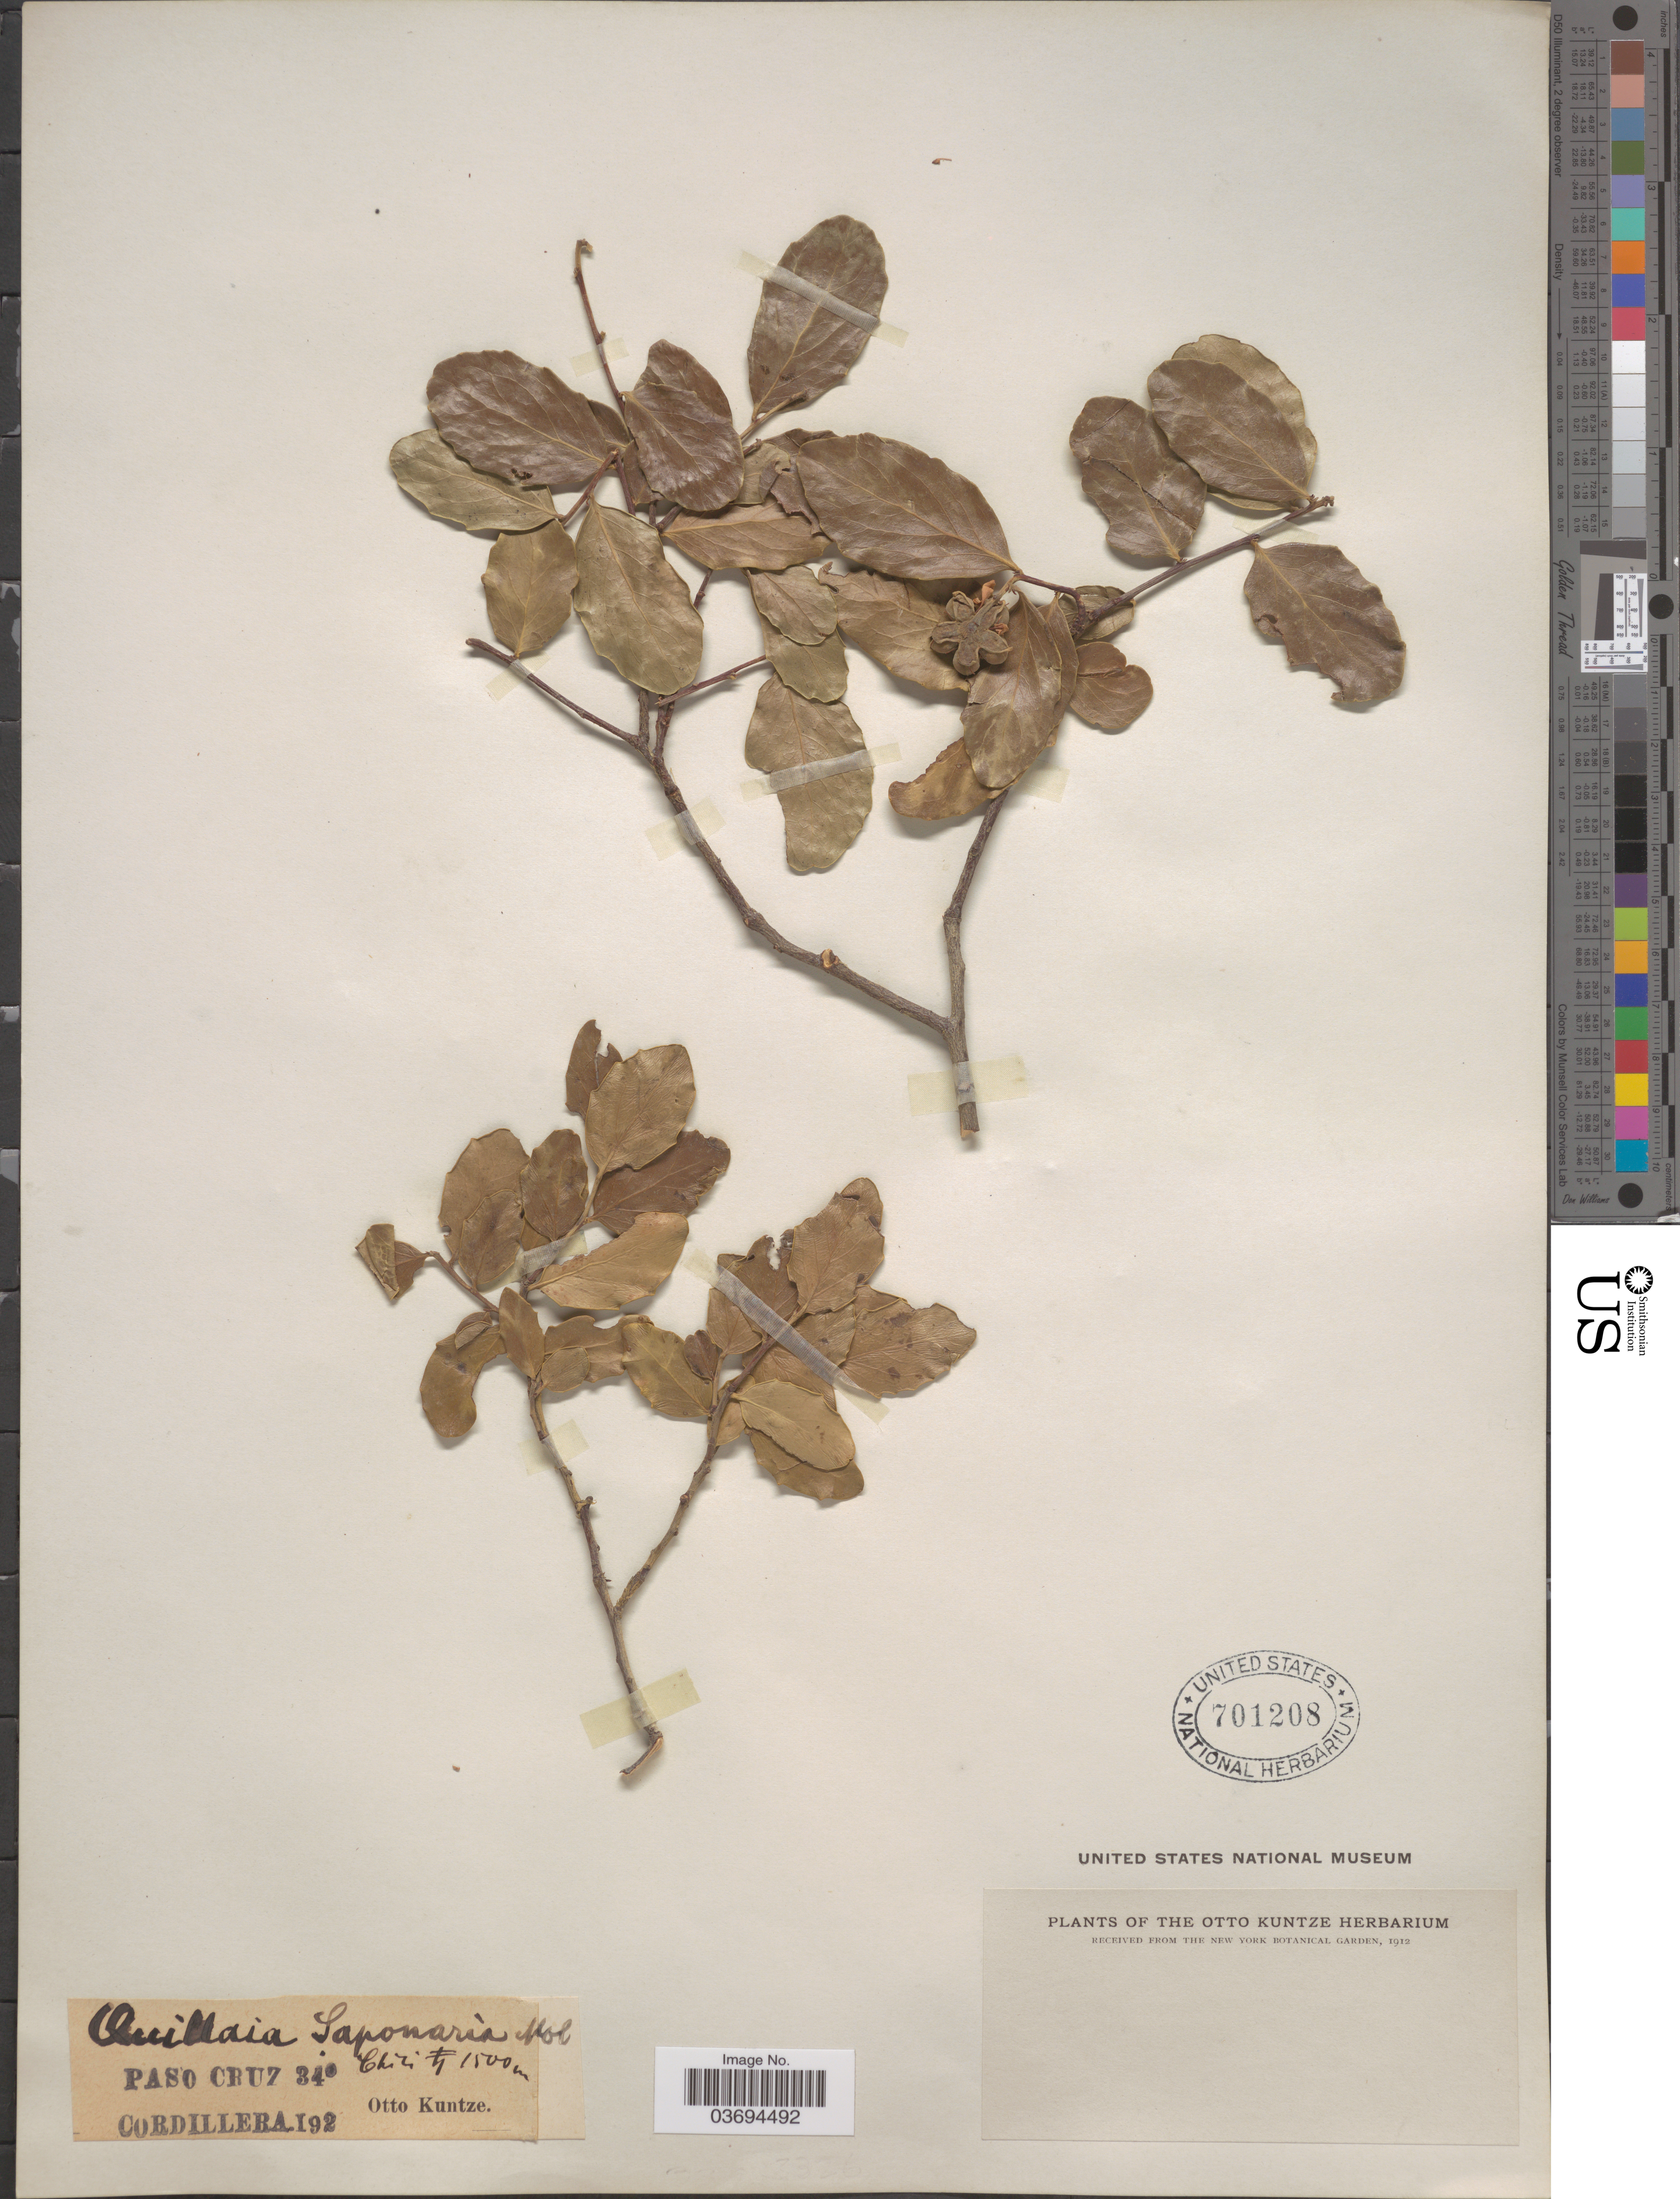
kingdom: Plantae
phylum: Tracheophyta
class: Magnoliopsida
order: Fabales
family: Quillajaceae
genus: Quillaja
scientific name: Quillaja saponaria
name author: Molina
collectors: C.E.O. Kuntze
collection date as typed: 192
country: Chile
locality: Paso Cruz. Cordillera.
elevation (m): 1500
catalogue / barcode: US 701208